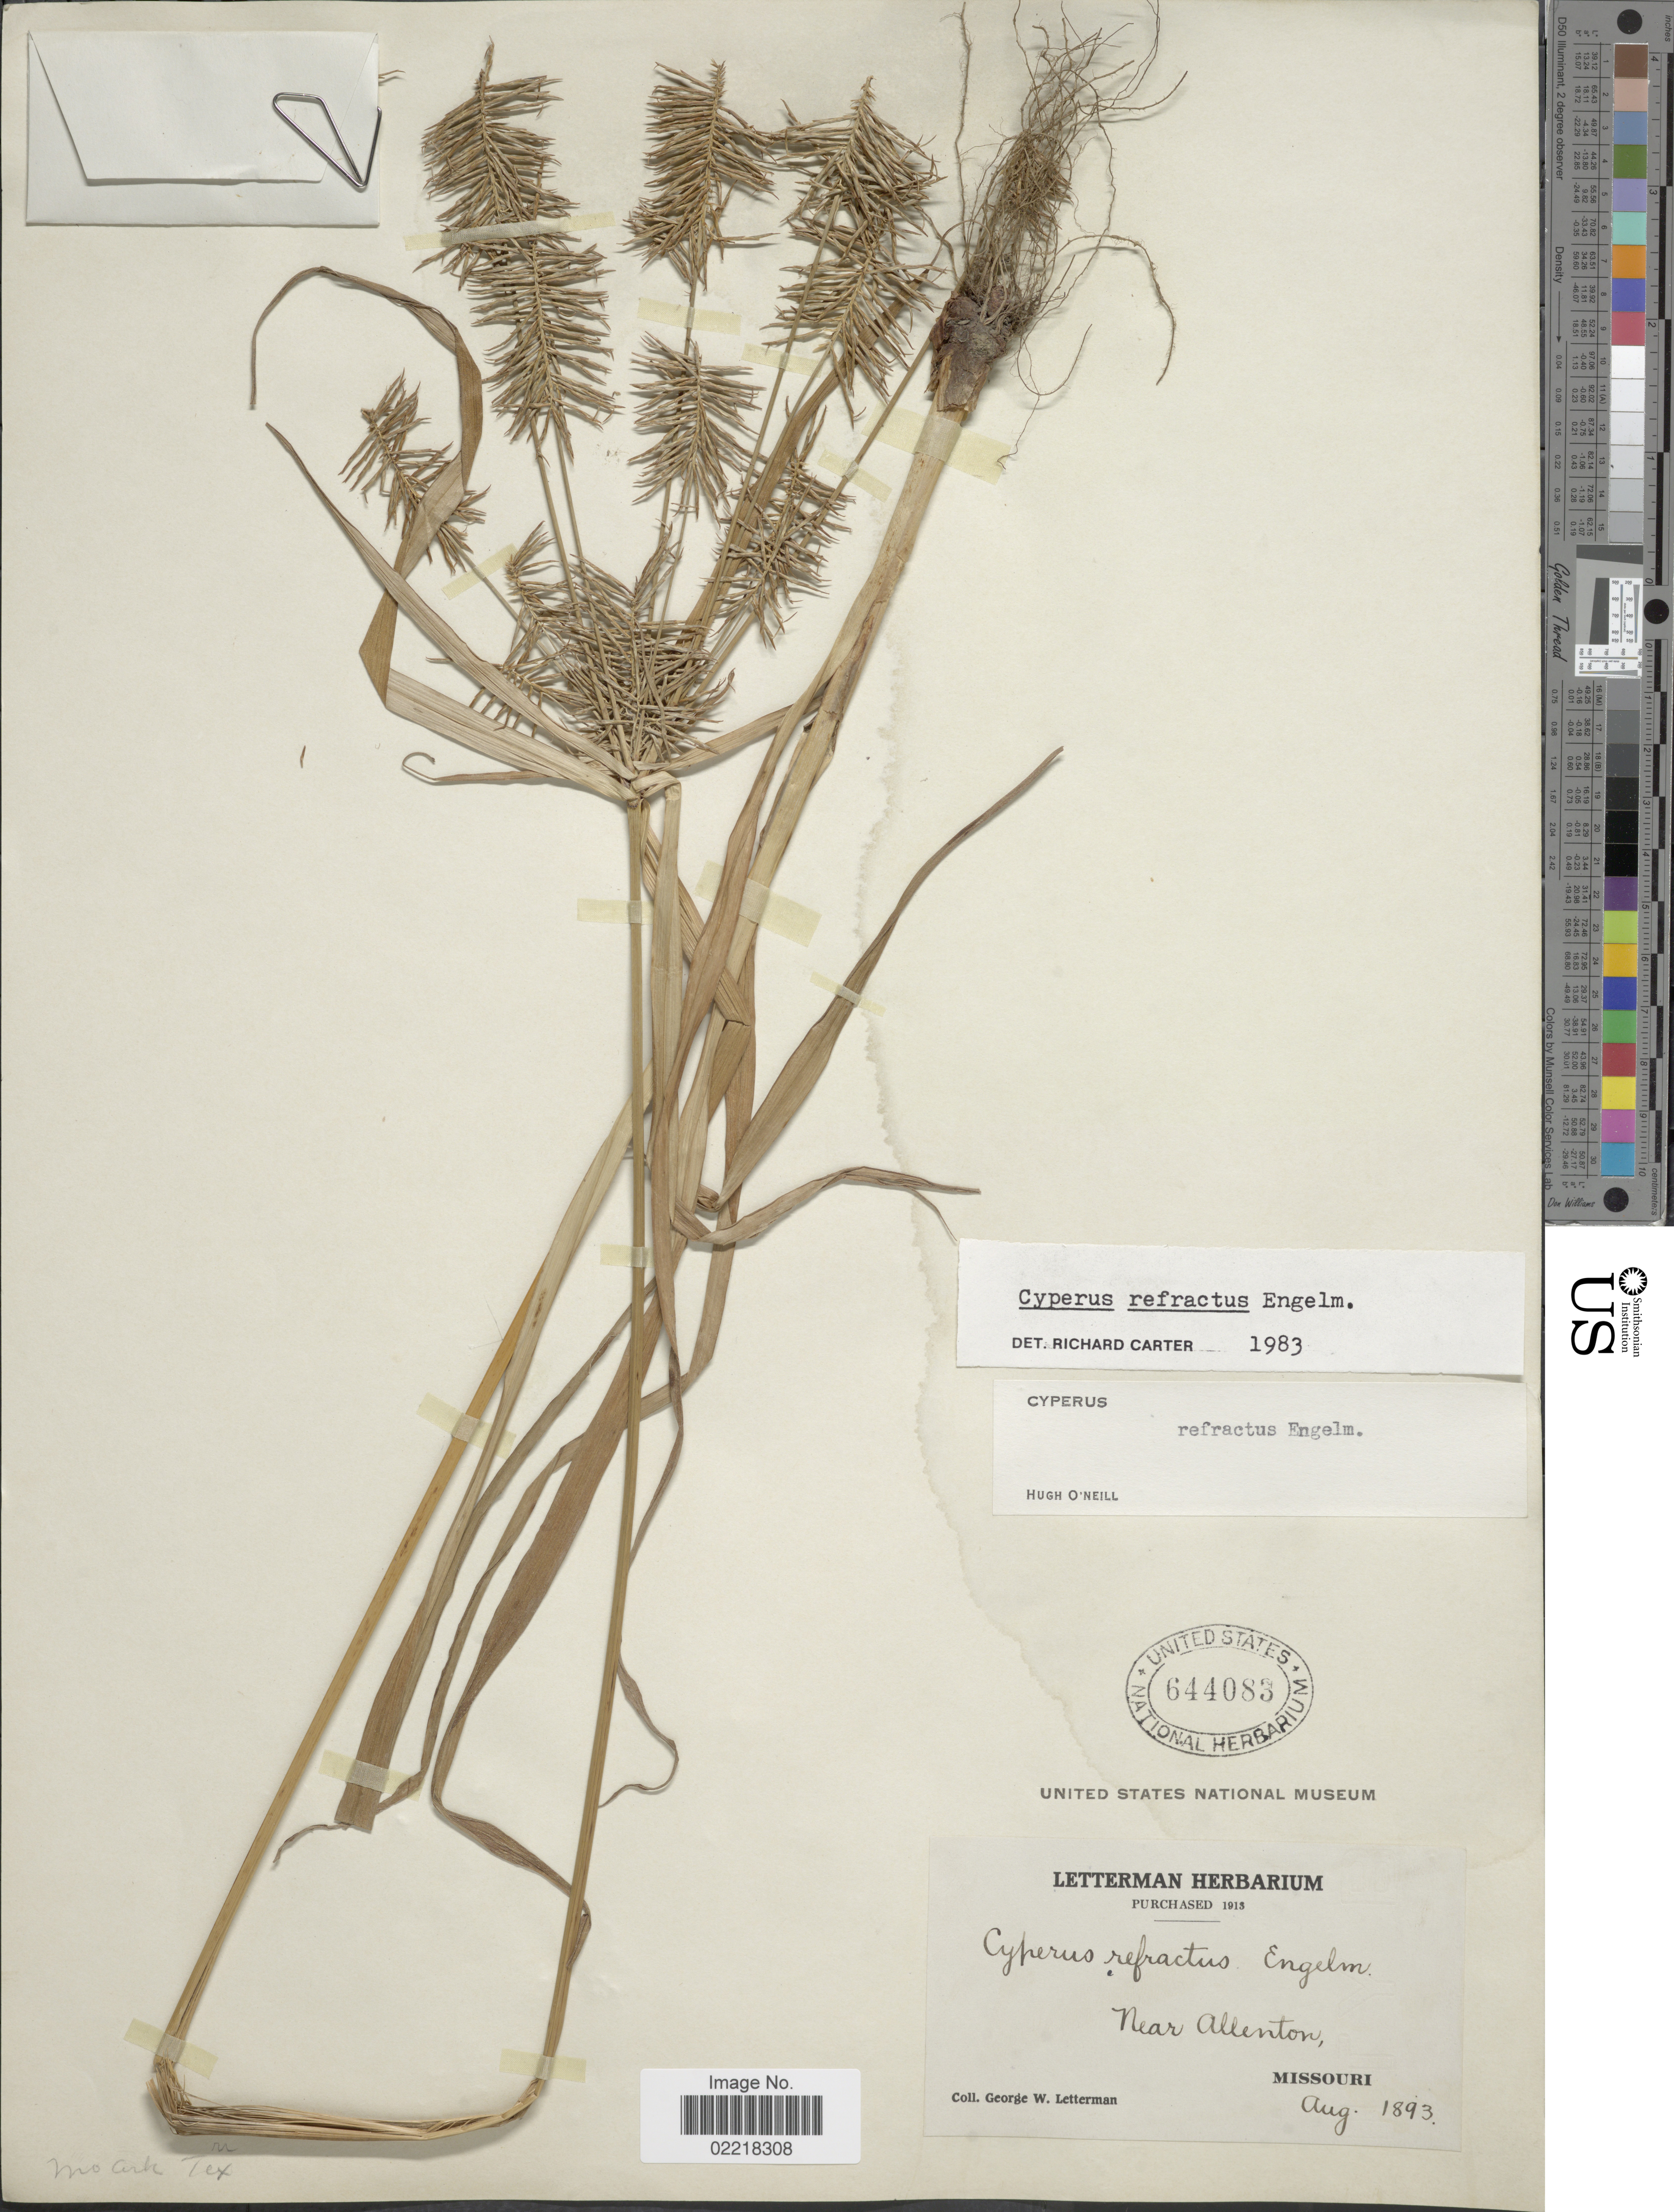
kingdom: Plantae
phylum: Tracheophyta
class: Liliopsida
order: Poales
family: Cyperaceae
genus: Cyperus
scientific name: Cyperus refractus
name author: Engelm. ex Boeckeler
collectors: G. W. Letterman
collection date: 1893-08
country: United States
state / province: Missouri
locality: Near Allenton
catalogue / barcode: US 644083